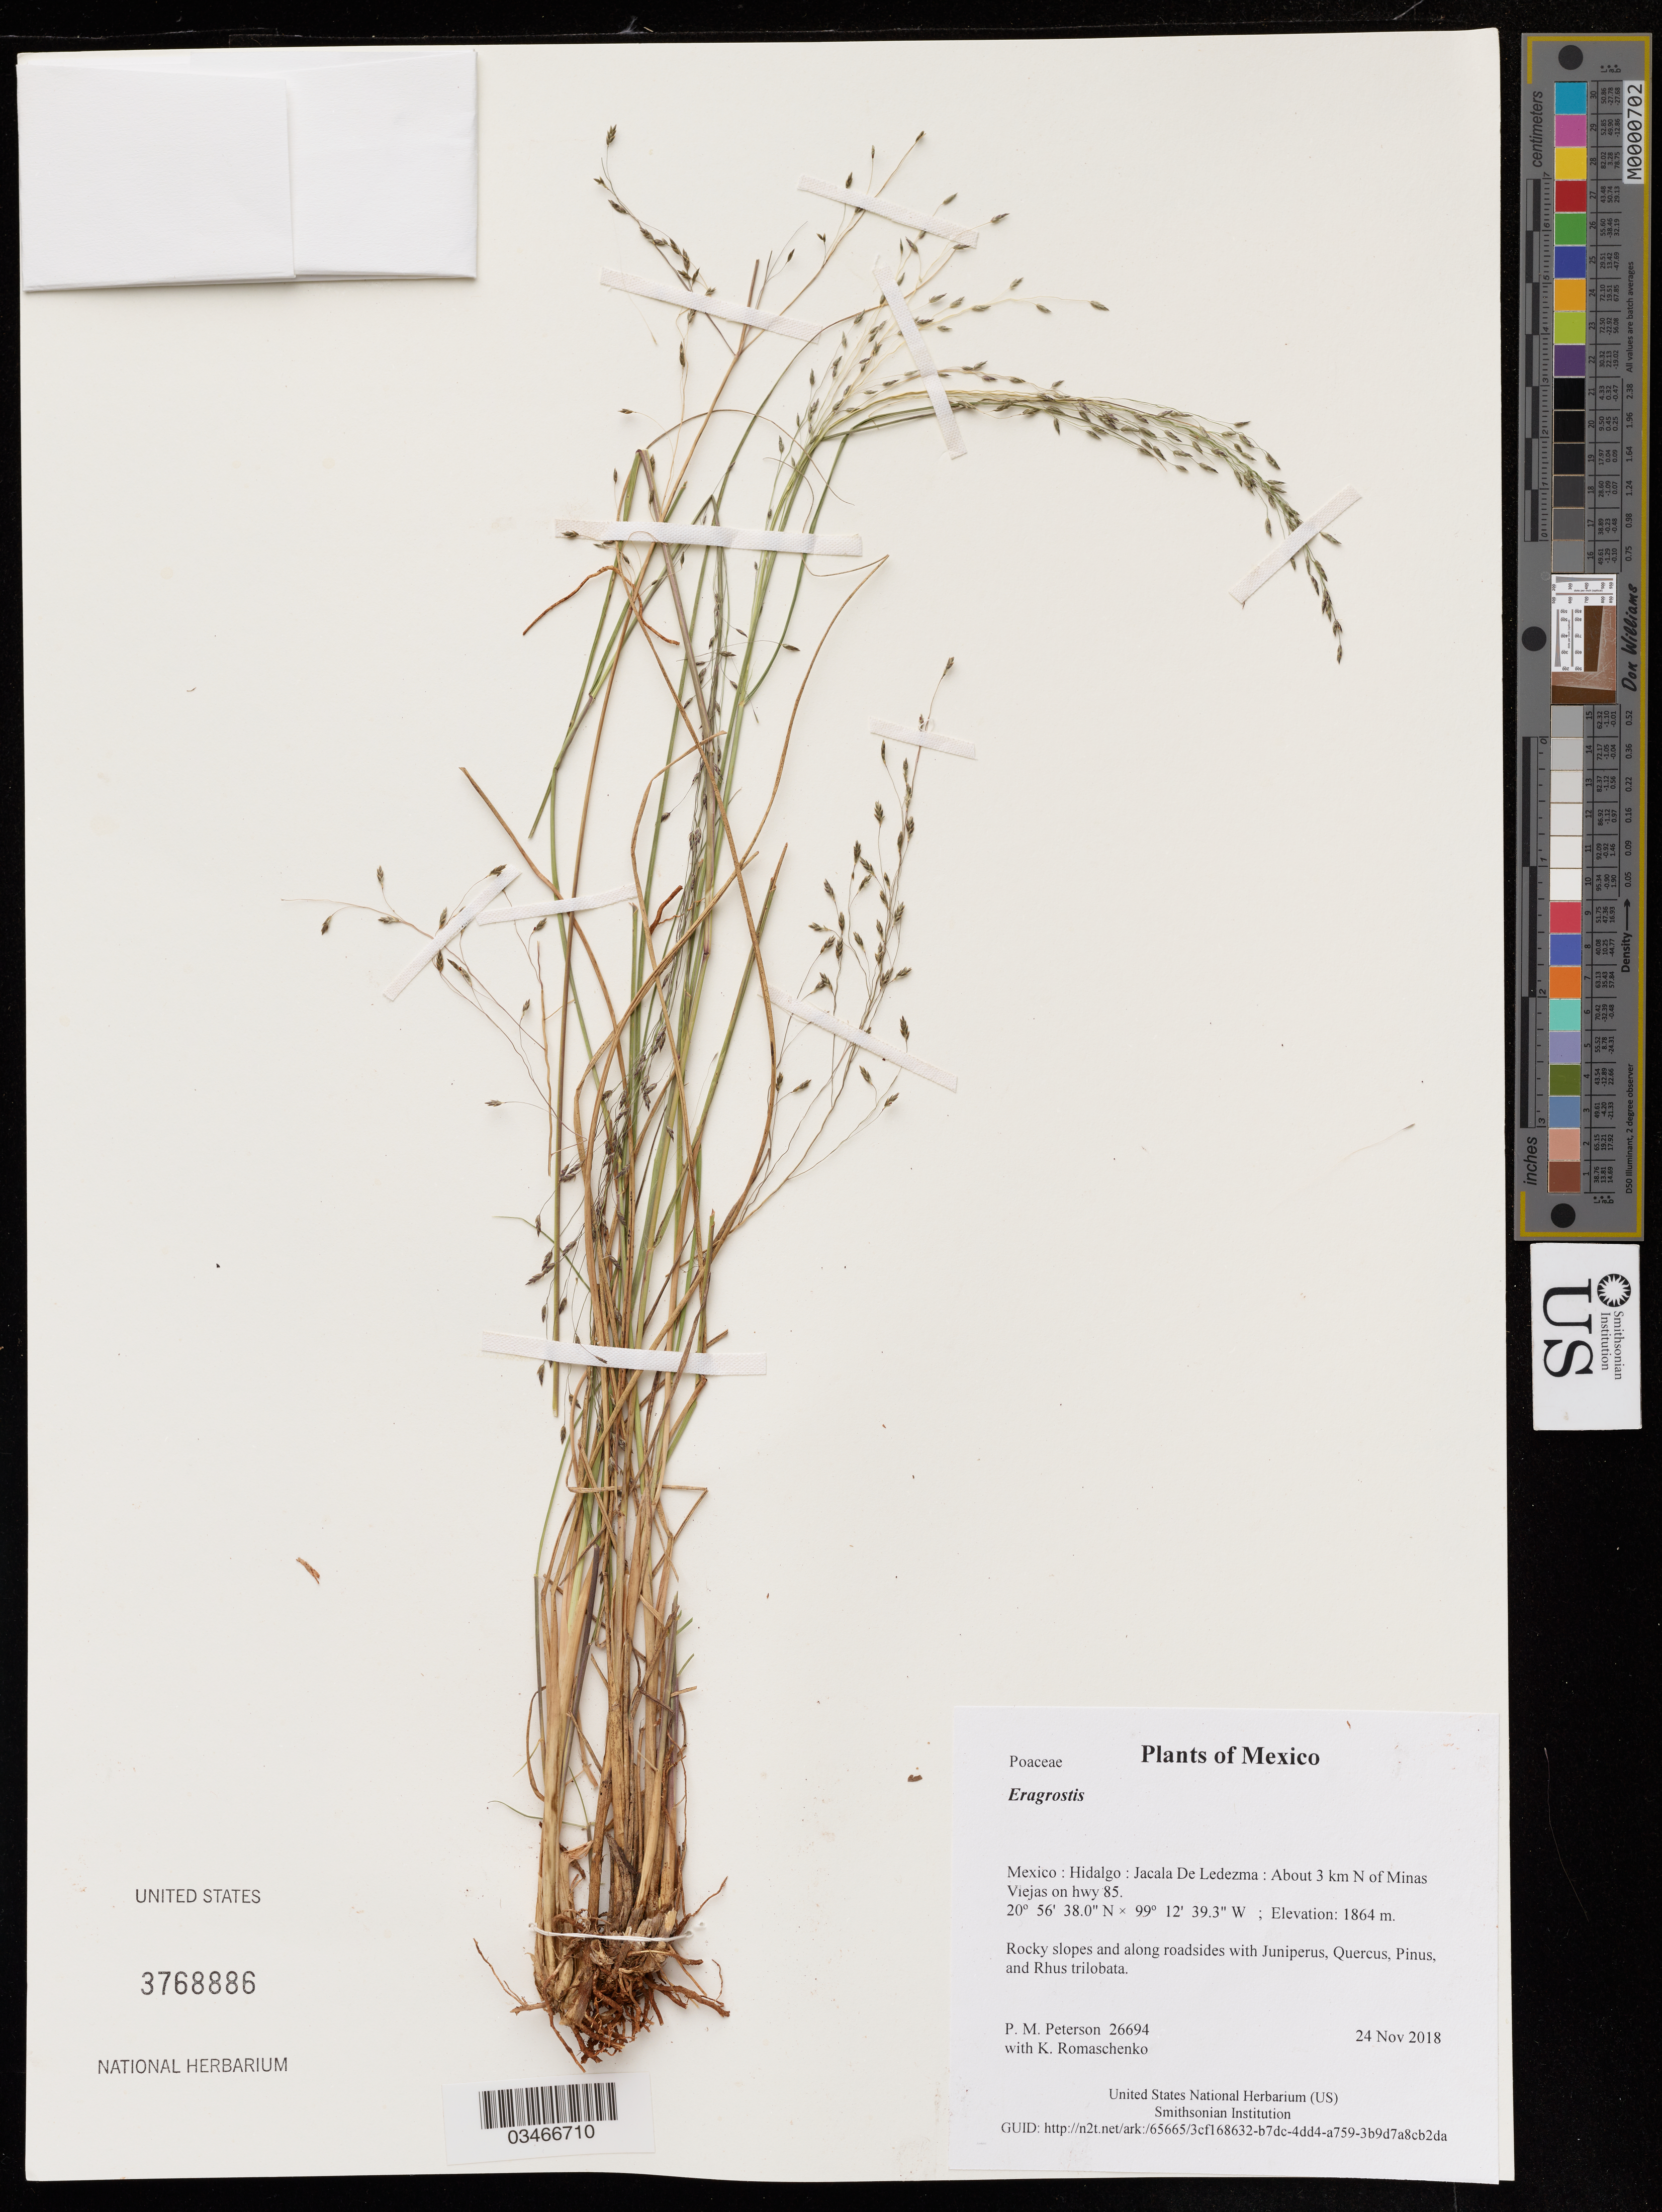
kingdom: Plantae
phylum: Tracheophyta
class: Liliopsida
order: Poales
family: Poaceae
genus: Eragrostis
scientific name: Eragrostis sp.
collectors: P. M. Peterson & K. Romaschenko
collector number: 26694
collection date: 2018-11-24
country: Mexico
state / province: Hidalgo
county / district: Jacala De Ledezma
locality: About 3 km N of Minas Viejas on hwy 85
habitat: Rocky slopes and along roadsides with Juniperus, Quercus, Pinus, and Rhus trilobata.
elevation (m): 1864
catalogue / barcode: US 3768886